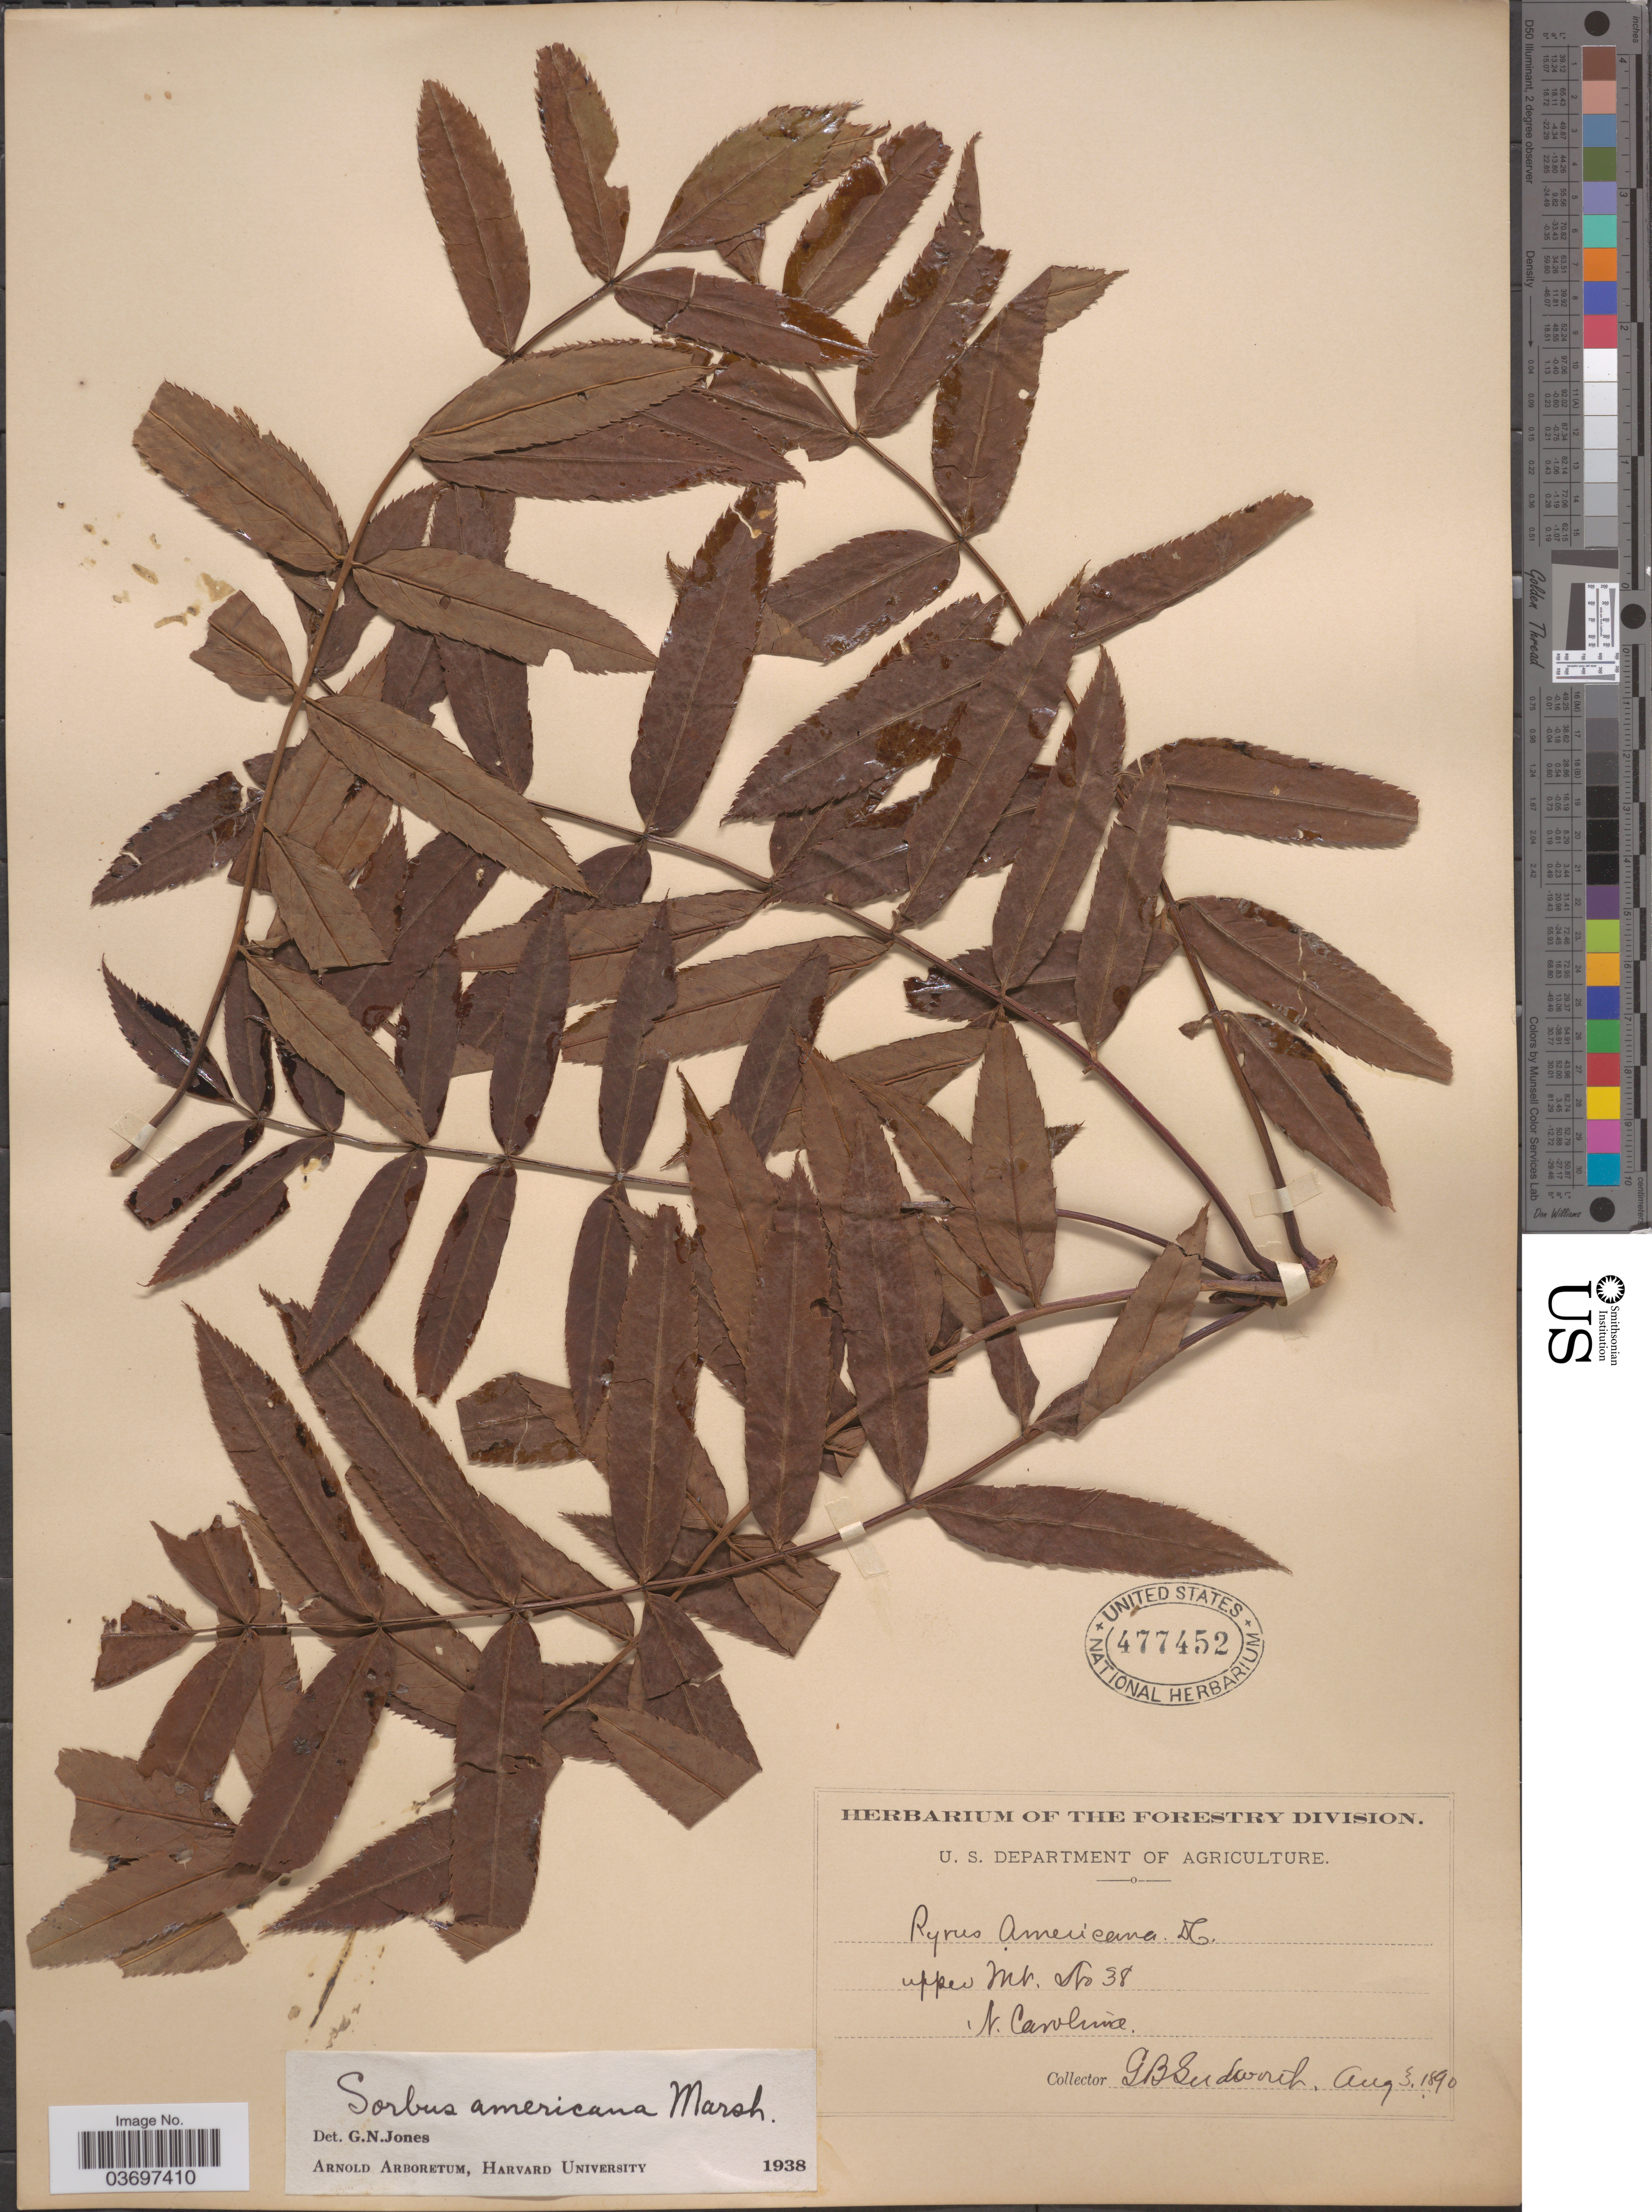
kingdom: Plantae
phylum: Tracheophyta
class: Magnoliopsida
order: Rosales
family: Rosaceae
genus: Sorbus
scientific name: Sorbus americana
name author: Marshall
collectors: G. B. Sudworth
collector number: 38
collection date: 1890-08-03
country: United States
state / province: North Carolina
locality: Upper Mt.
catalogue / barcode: US 477452